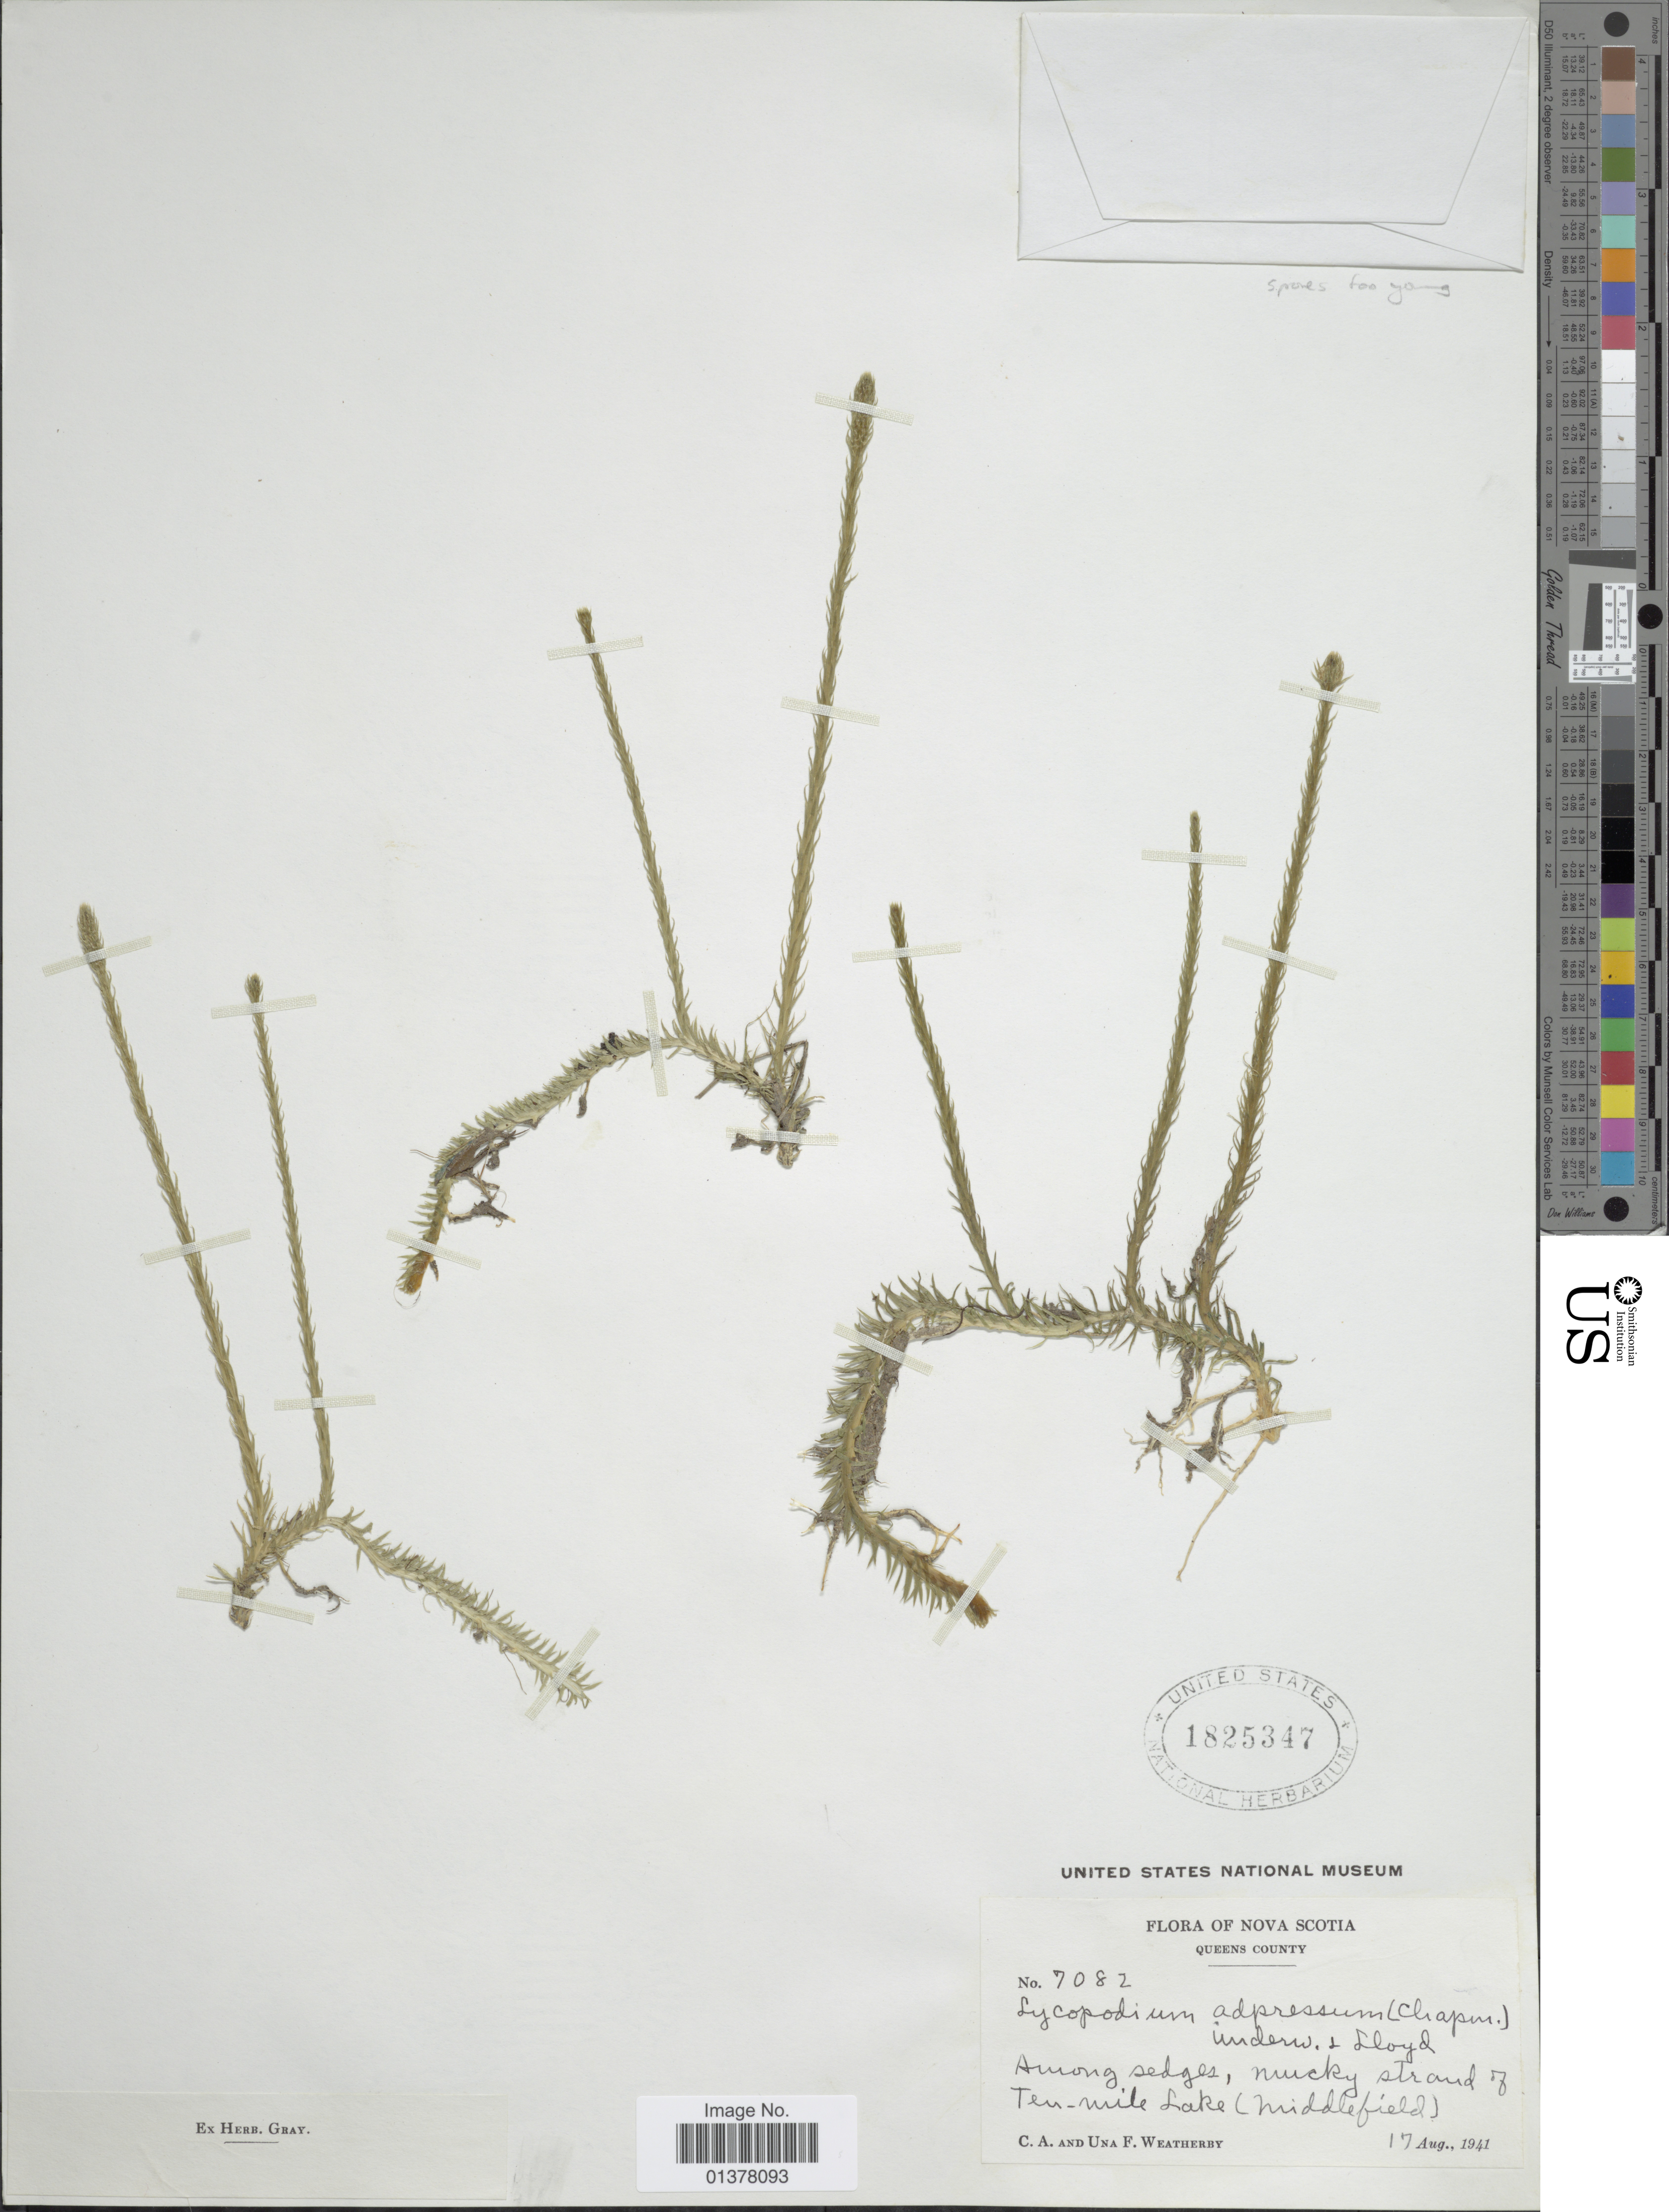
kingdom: Plantae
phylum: Tracheophyta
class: Lycopodiopsida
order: Lycopodiales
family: Lycopodiaceae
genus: Lycopodiella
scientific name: Lycopodiella appressa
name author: (Chapm.) Cranfill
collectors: C. A. Weatherby & U. L. Weatherby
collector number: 7082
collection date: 1941-08-17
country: Canada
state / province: Nova Scotia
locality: Among sedges, mucky strand of Ten-mile Lake(middlefield)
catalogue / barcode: US 1825347